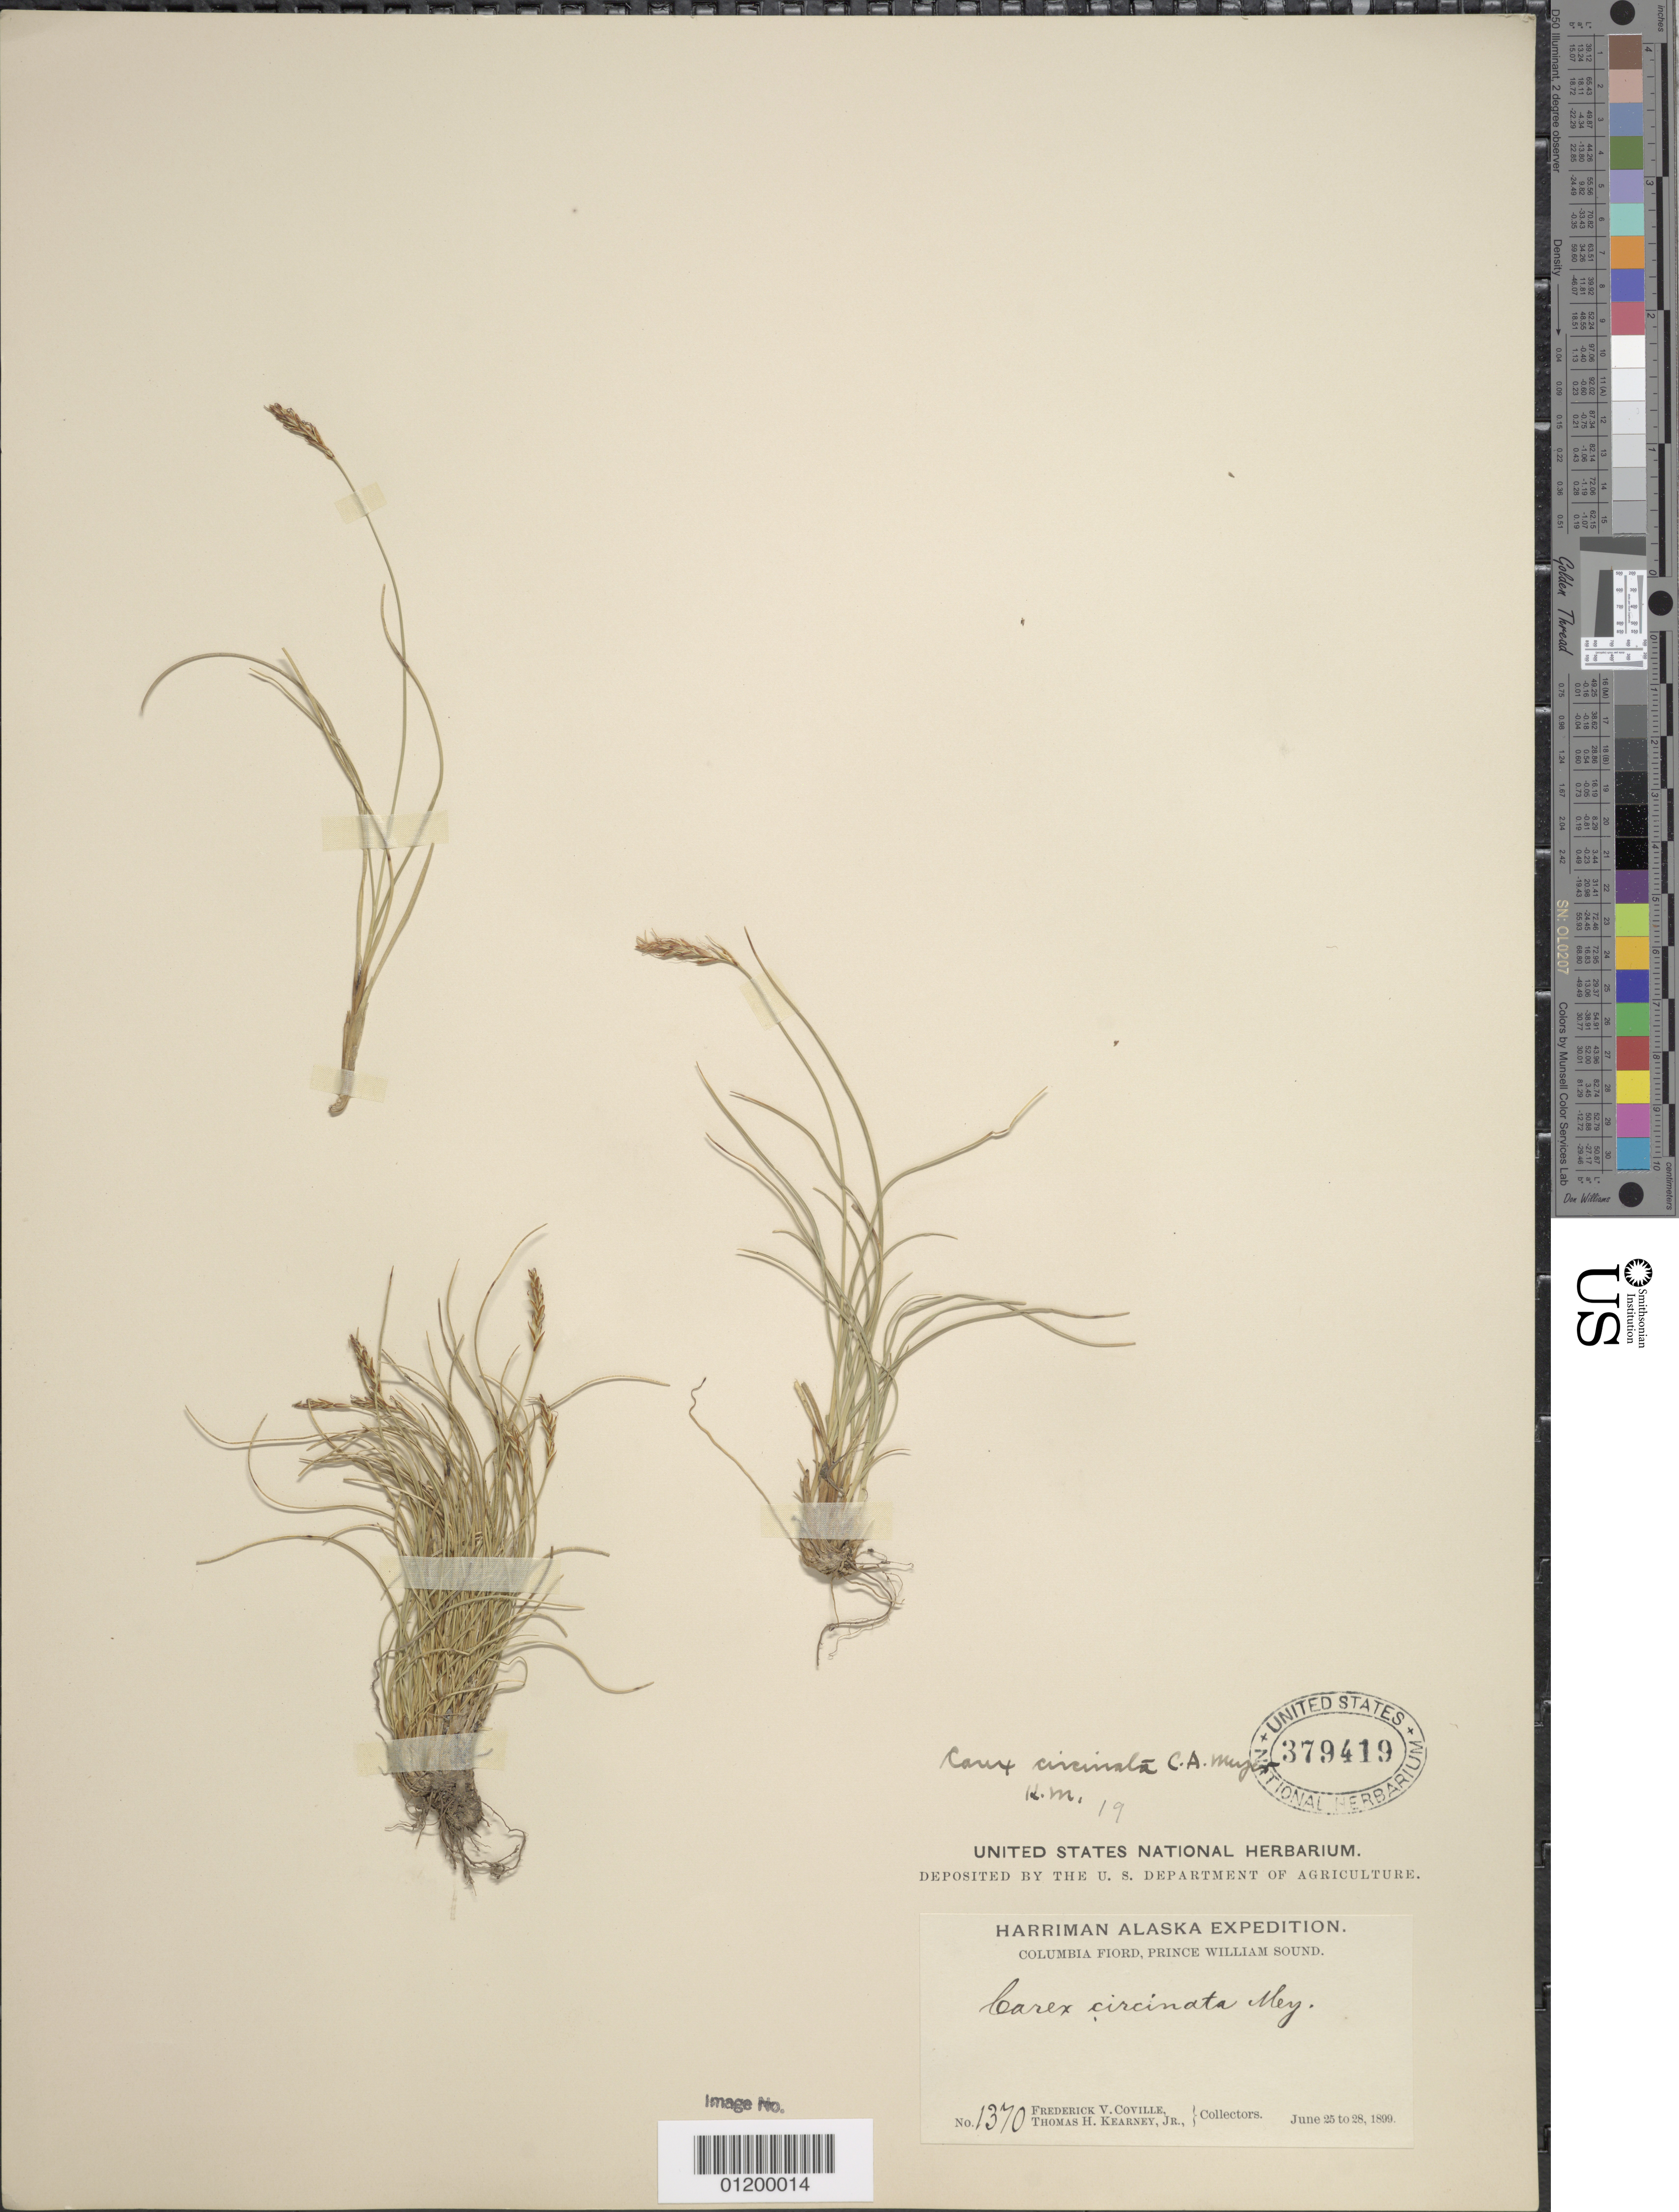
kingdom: Plantae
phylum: Tracheophyta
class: Liliopsida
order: Poales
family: Cyperaceae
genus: Carex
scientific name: Carex circinata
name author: C.A. Mey.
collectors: F. V. Coville & T. H. Kearney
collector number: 1370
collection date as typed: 25 Jun 1899 to 28 Jun 1899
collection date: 1899-06-25/1899-06-28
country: United States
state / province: Alaska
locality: Columbia Fjord, Prince William Sound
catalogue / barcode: US 379419